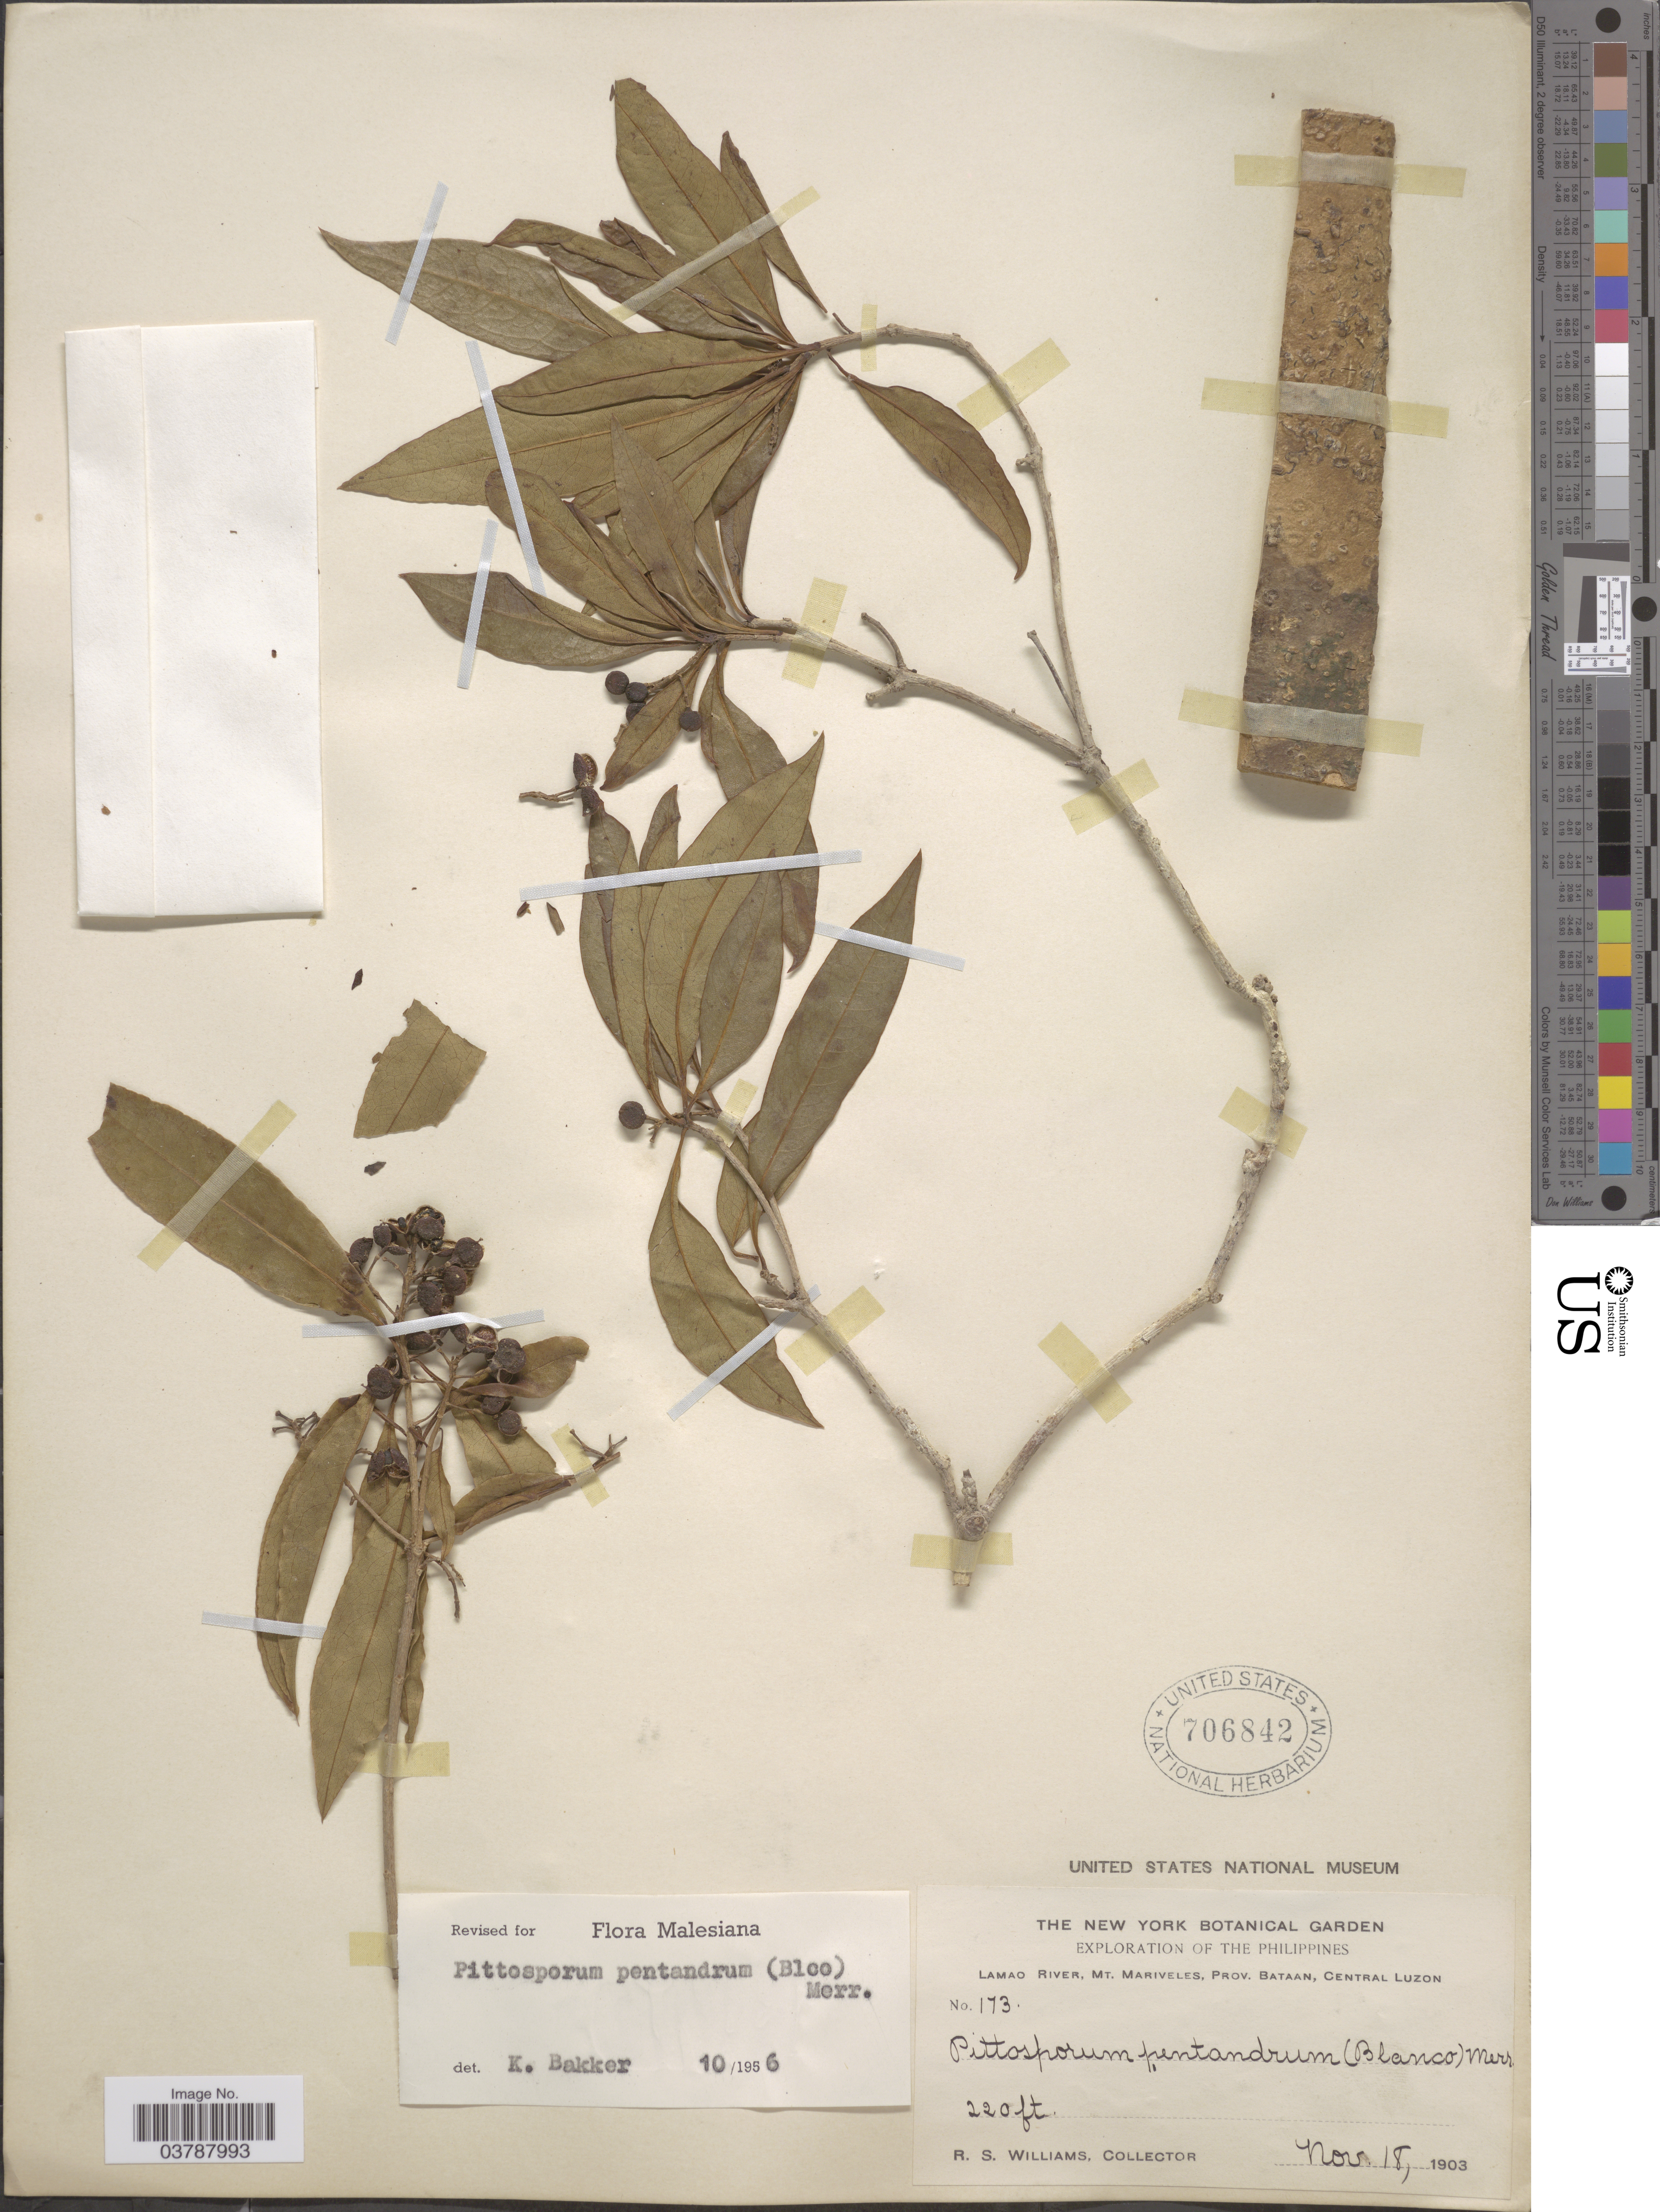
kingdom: Plantae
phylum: Tracheophyta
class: Magnoliopsida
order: Apiales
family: Pittosporaceae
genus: Pittosporum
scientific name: Pittosporum pentandrum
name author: (Blanco) Merr.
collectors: R. S. Williams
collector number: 173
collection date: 1903-11-18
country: Philippines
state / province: Central Luzon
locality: Lamao River, Mt. Mountains, Prov. Bataan, Central Luzon.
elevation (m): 67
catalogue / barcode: US 706842